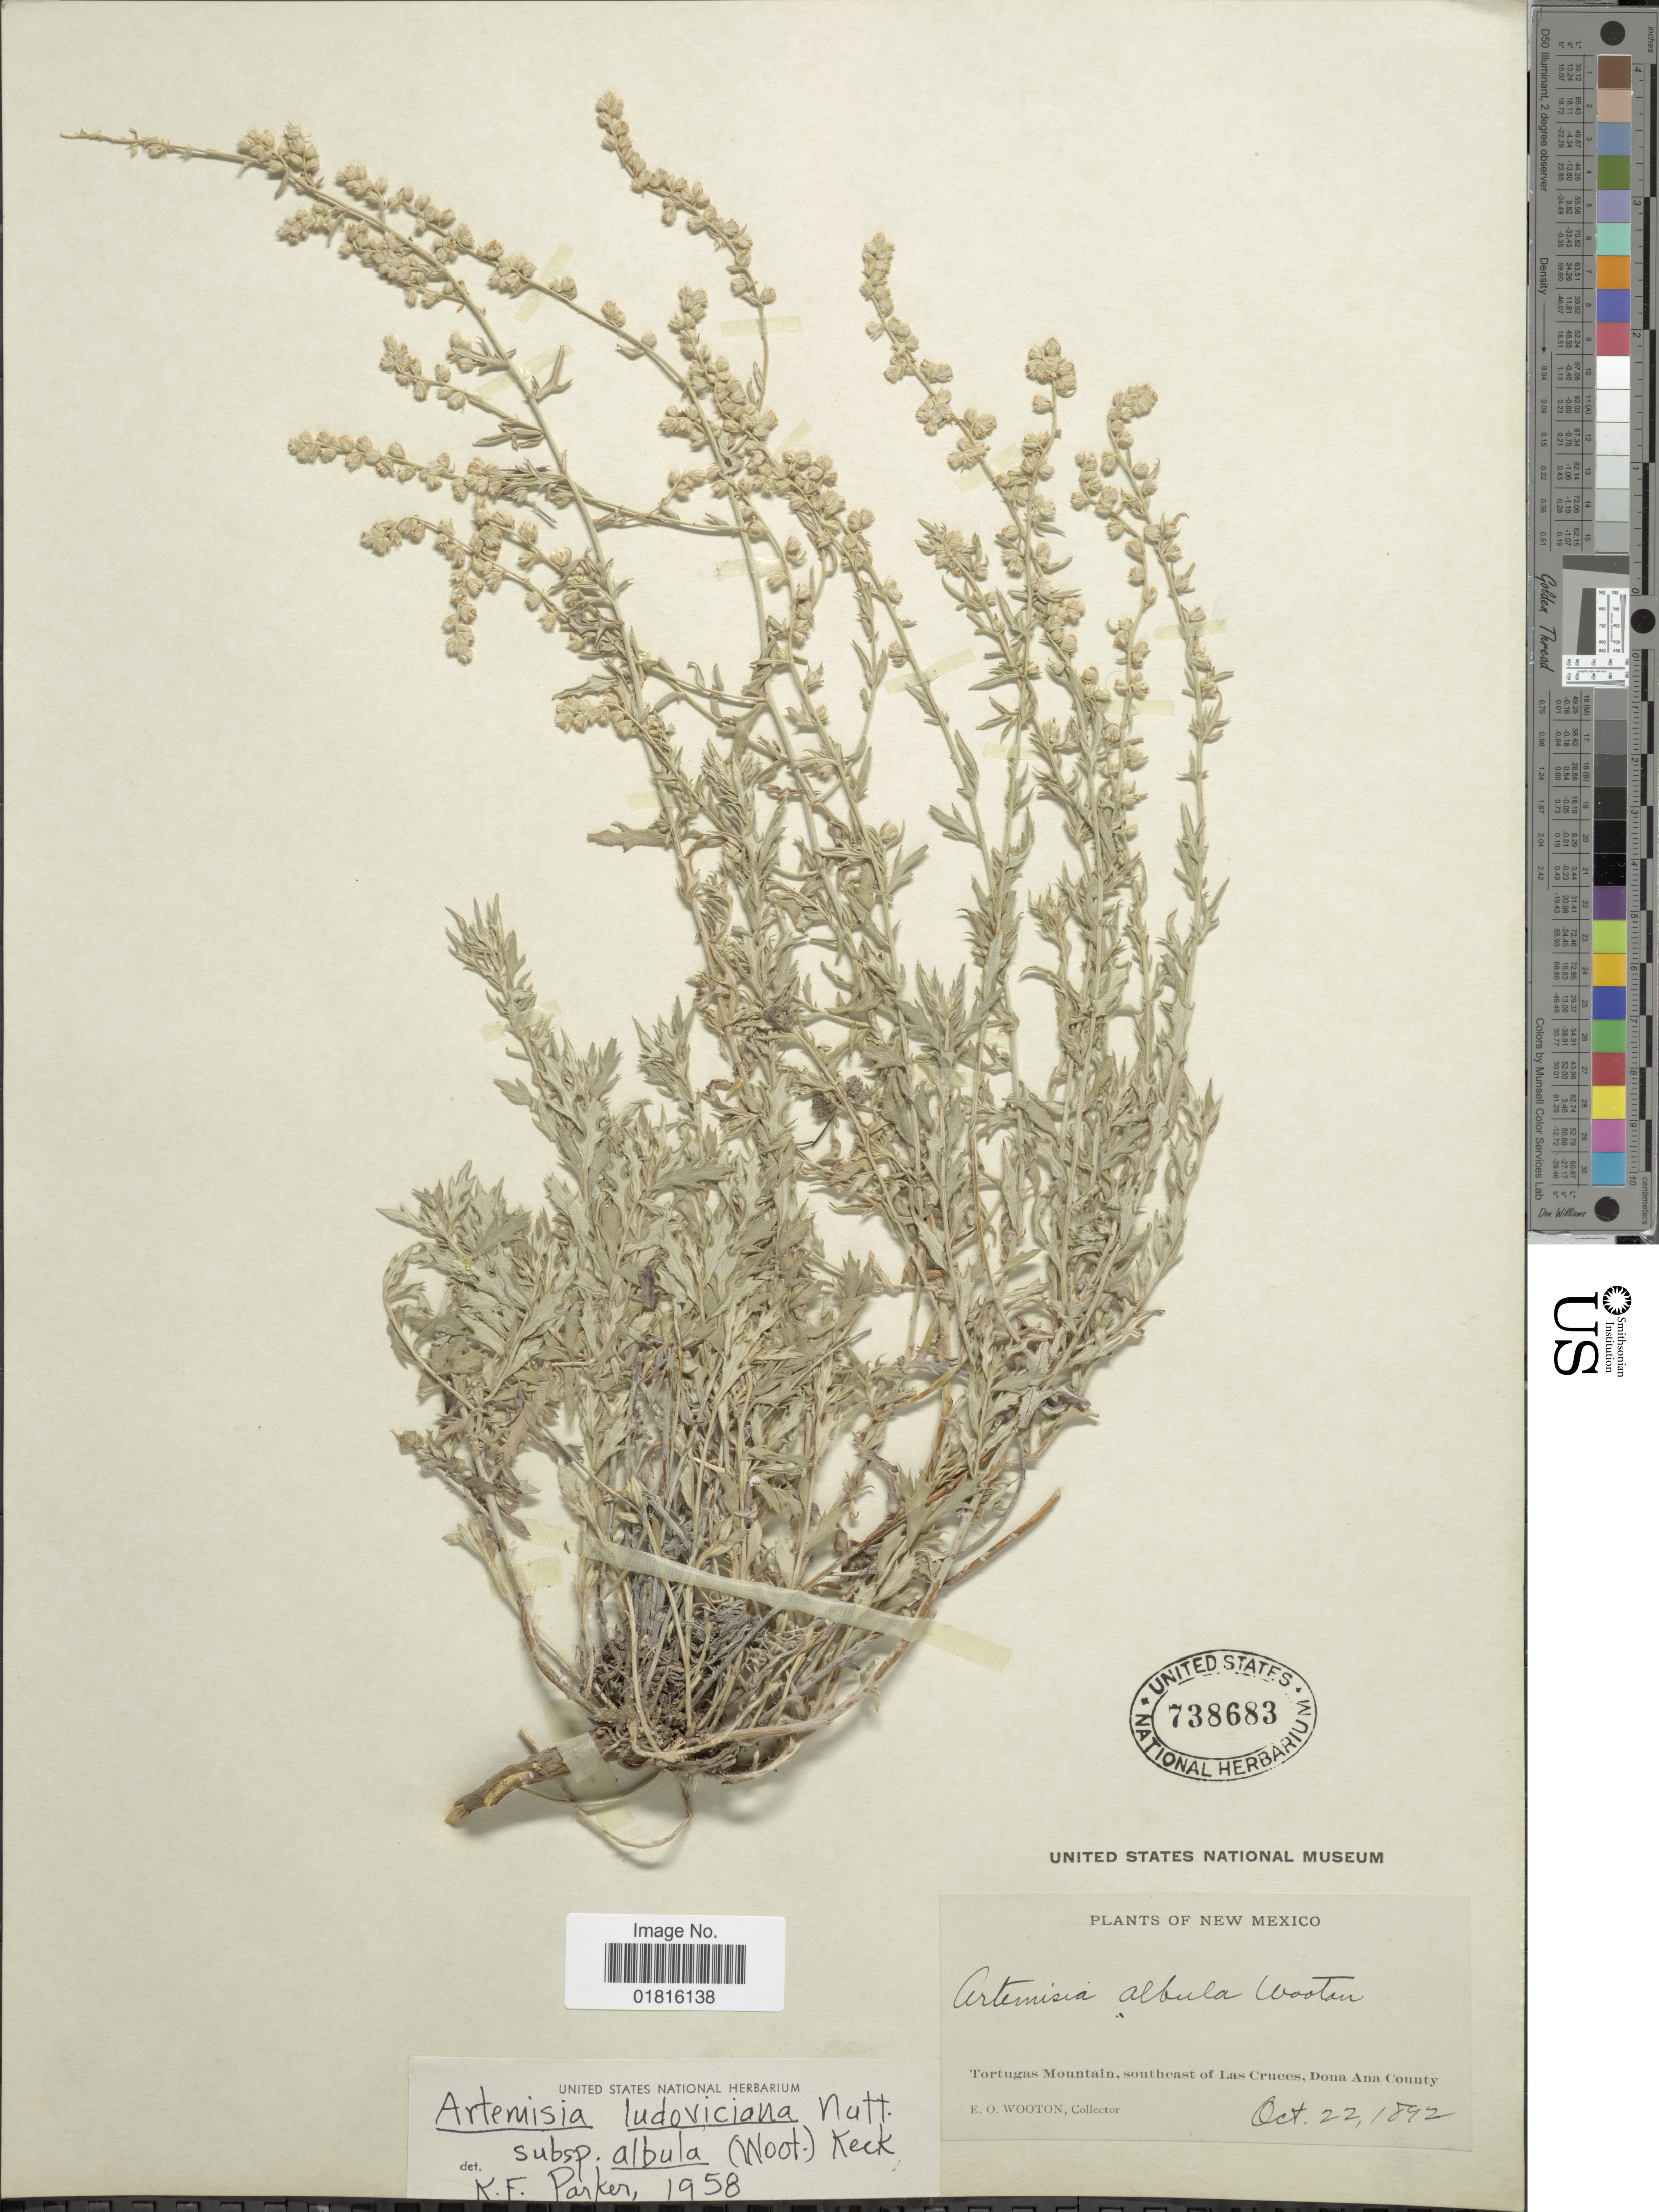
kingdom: Plantae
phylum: Tracheophyta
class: Magnoliopsida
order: Asterales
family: Asteraceae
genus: Artemisia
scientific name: Artemisia ludoviciana subsp. albula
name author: (Wooton) D.D. Keck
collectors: E. O. Wooton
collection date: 1892-10-22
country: United States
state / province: New Mexico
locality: Tortugas Mountain, southeast of Las Cruces, Dona Ana County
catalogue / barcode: US 738683